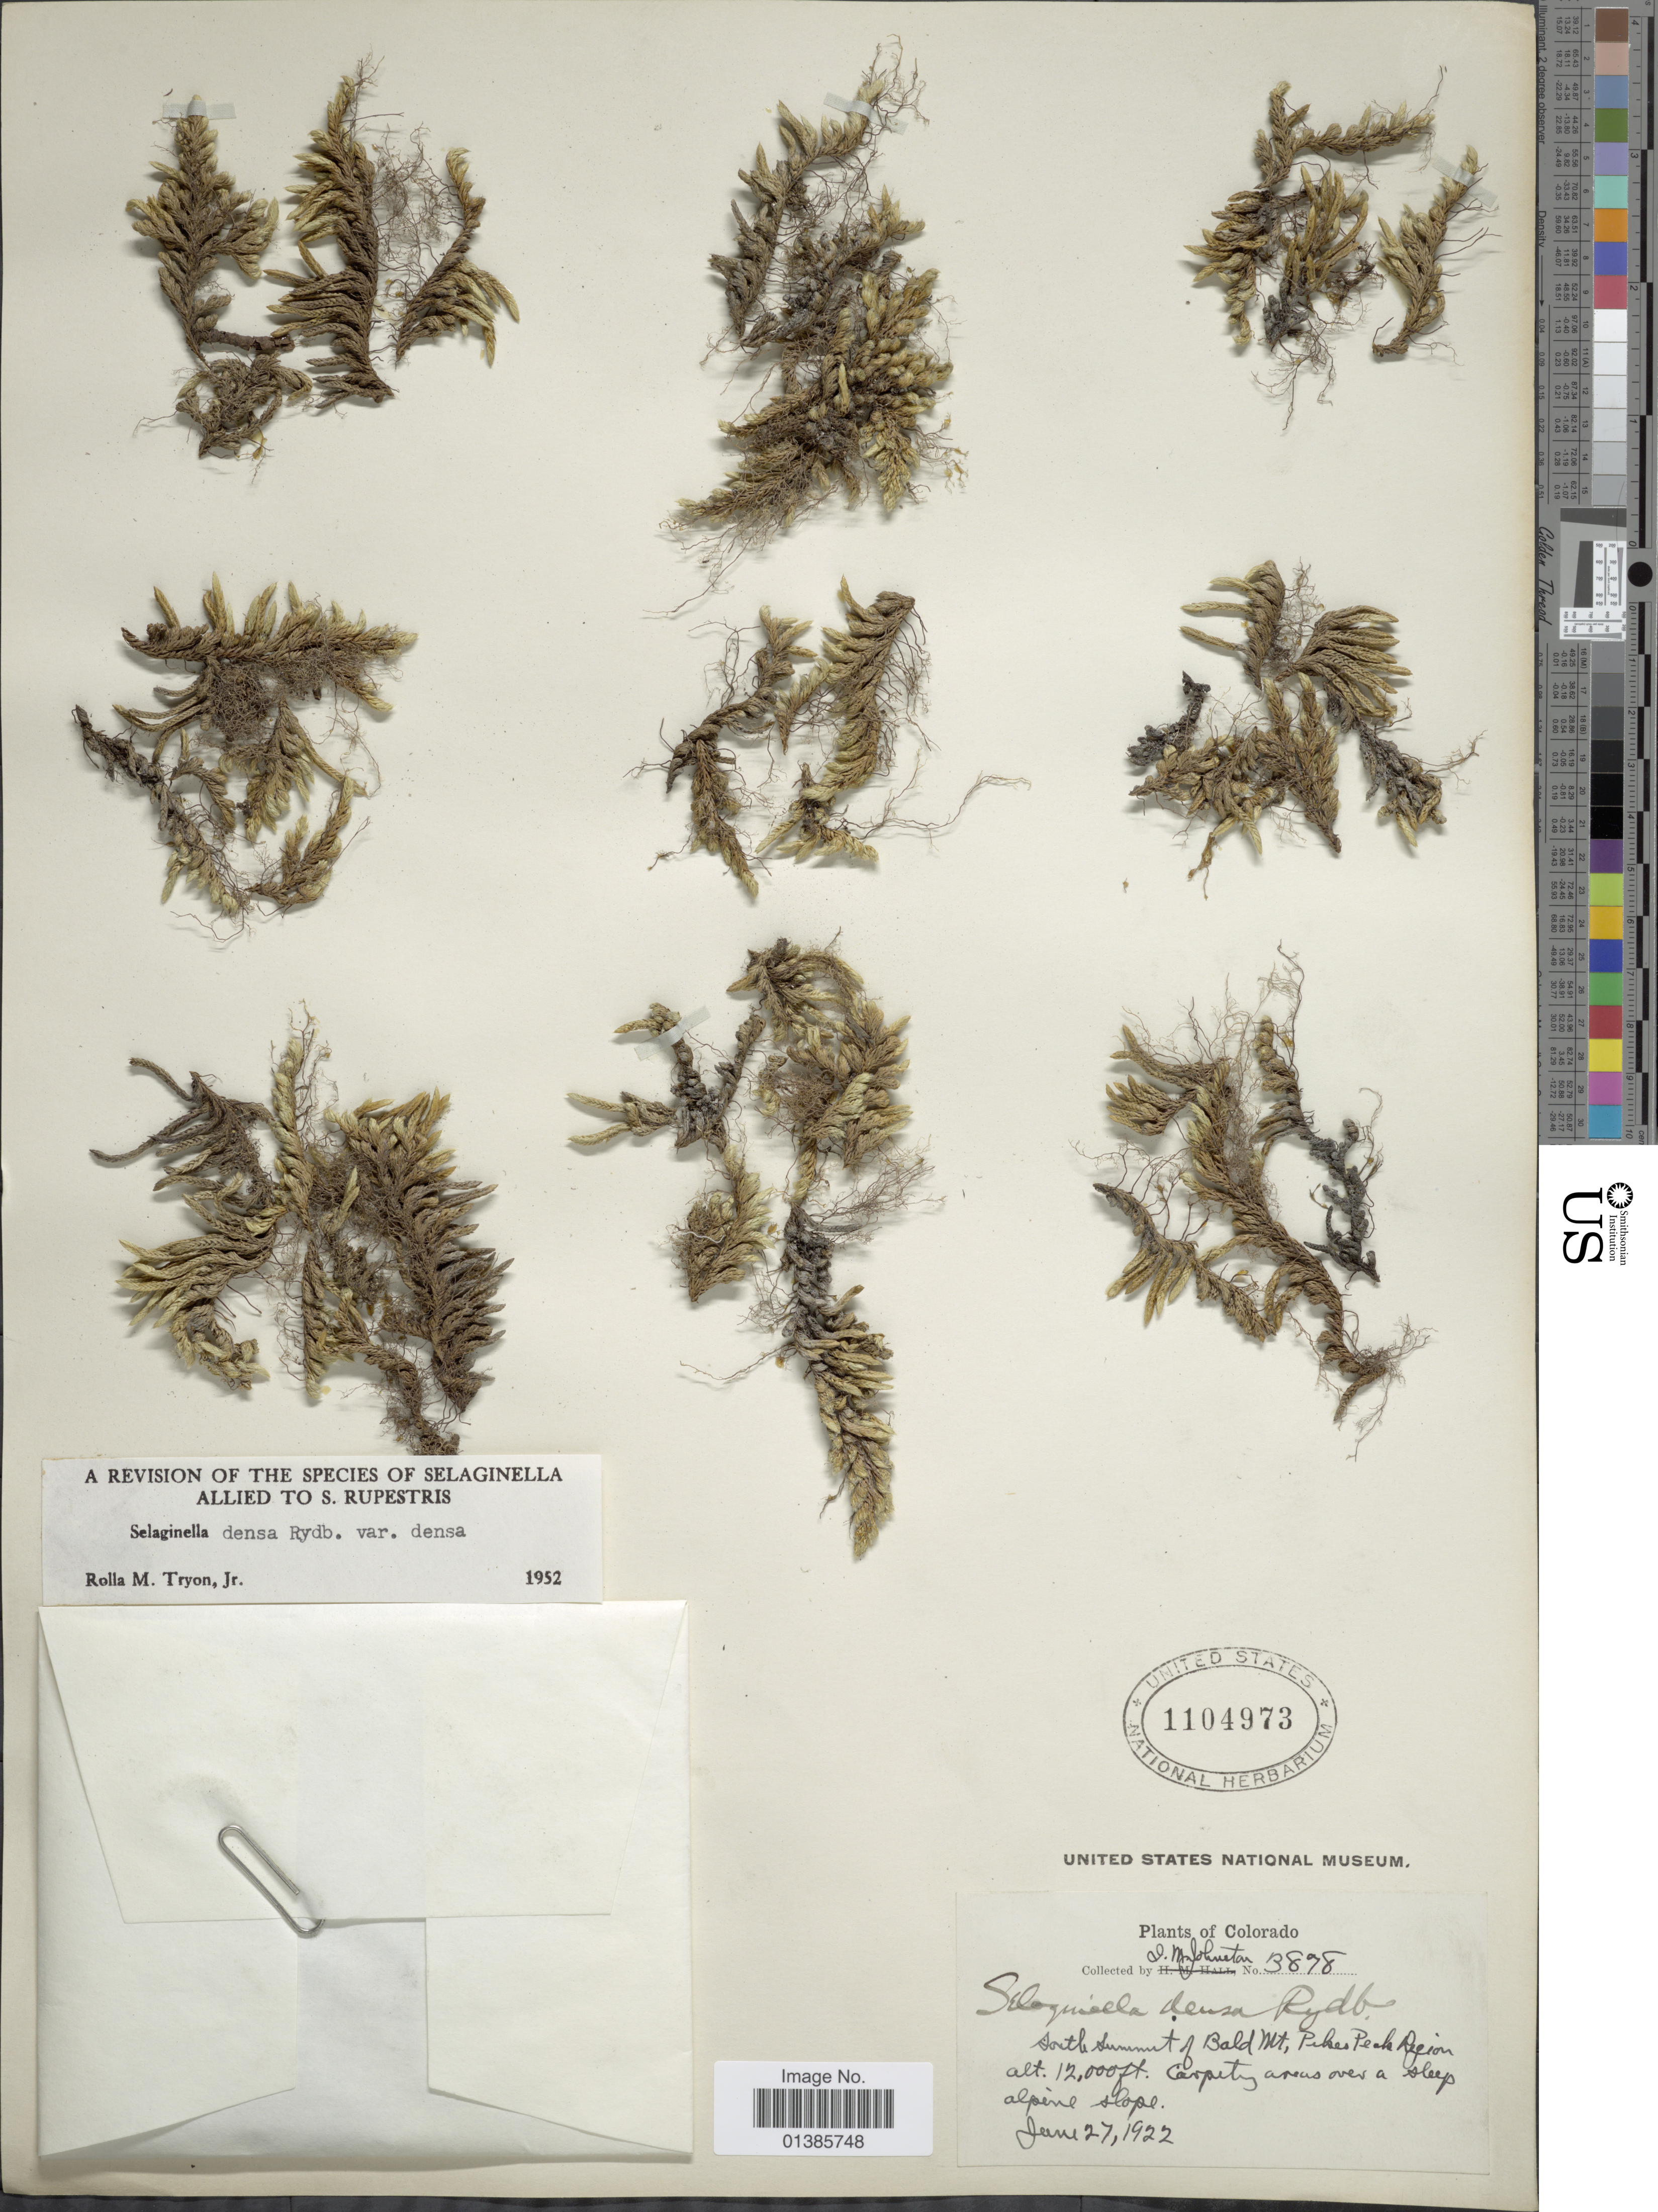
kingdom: Plantae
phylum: Tracheophyta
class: Lycopodiopsida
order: Selaginellales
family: Selaginellaceae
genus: Selaginella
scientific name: Selaginella densa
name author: Rydb.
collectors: I.M. Johnston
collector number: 3878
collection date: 1922-06-27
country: United States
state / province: Colorado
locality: South simmut of Bald Mt, Pikes Peak Region.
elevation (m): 3658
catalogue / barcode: US 1104973